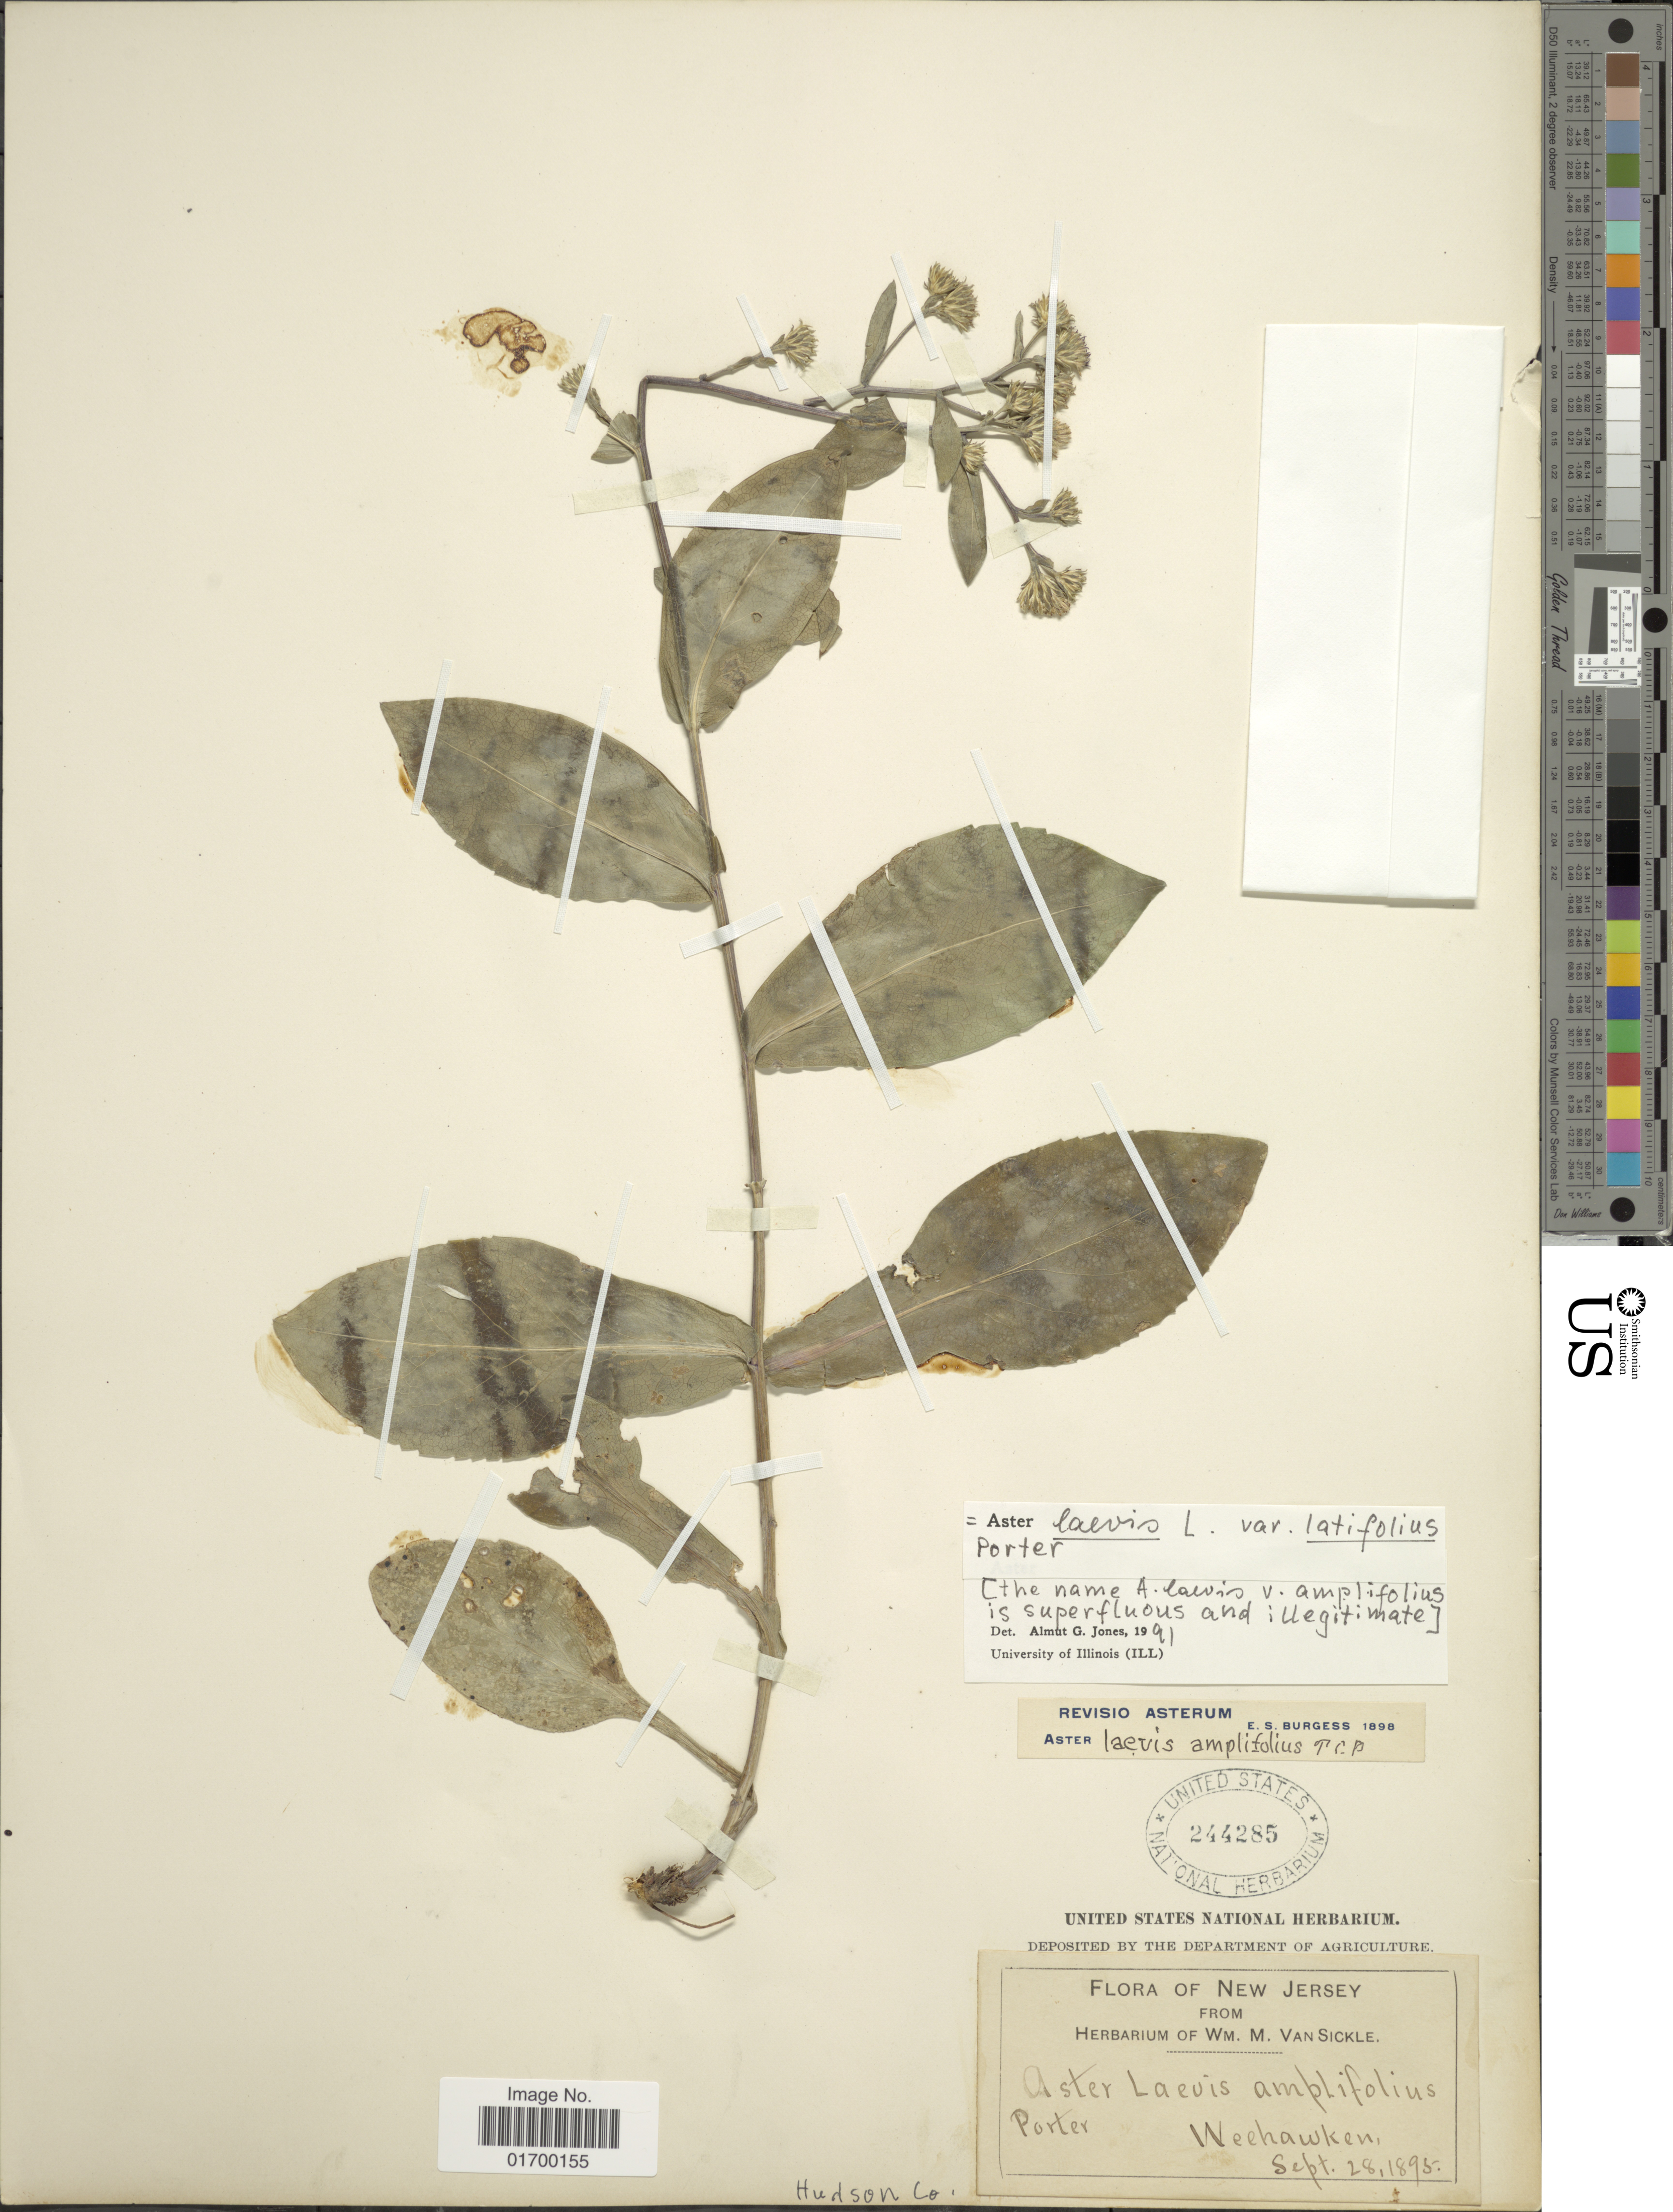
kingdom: Plantae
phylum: Tracheophyta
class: Magnoliopsida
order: Asterales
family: Asteraceae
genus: Symphyotrichum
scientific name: Symphyotrichum laeve var. laeve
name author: (L.) Á. Löve & D. Löve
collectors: ex herb. Wm. M. Van Sickle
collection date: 1895-09-28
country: United States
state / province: New Jersey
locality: Porter Weehawken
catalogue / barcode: US 244285